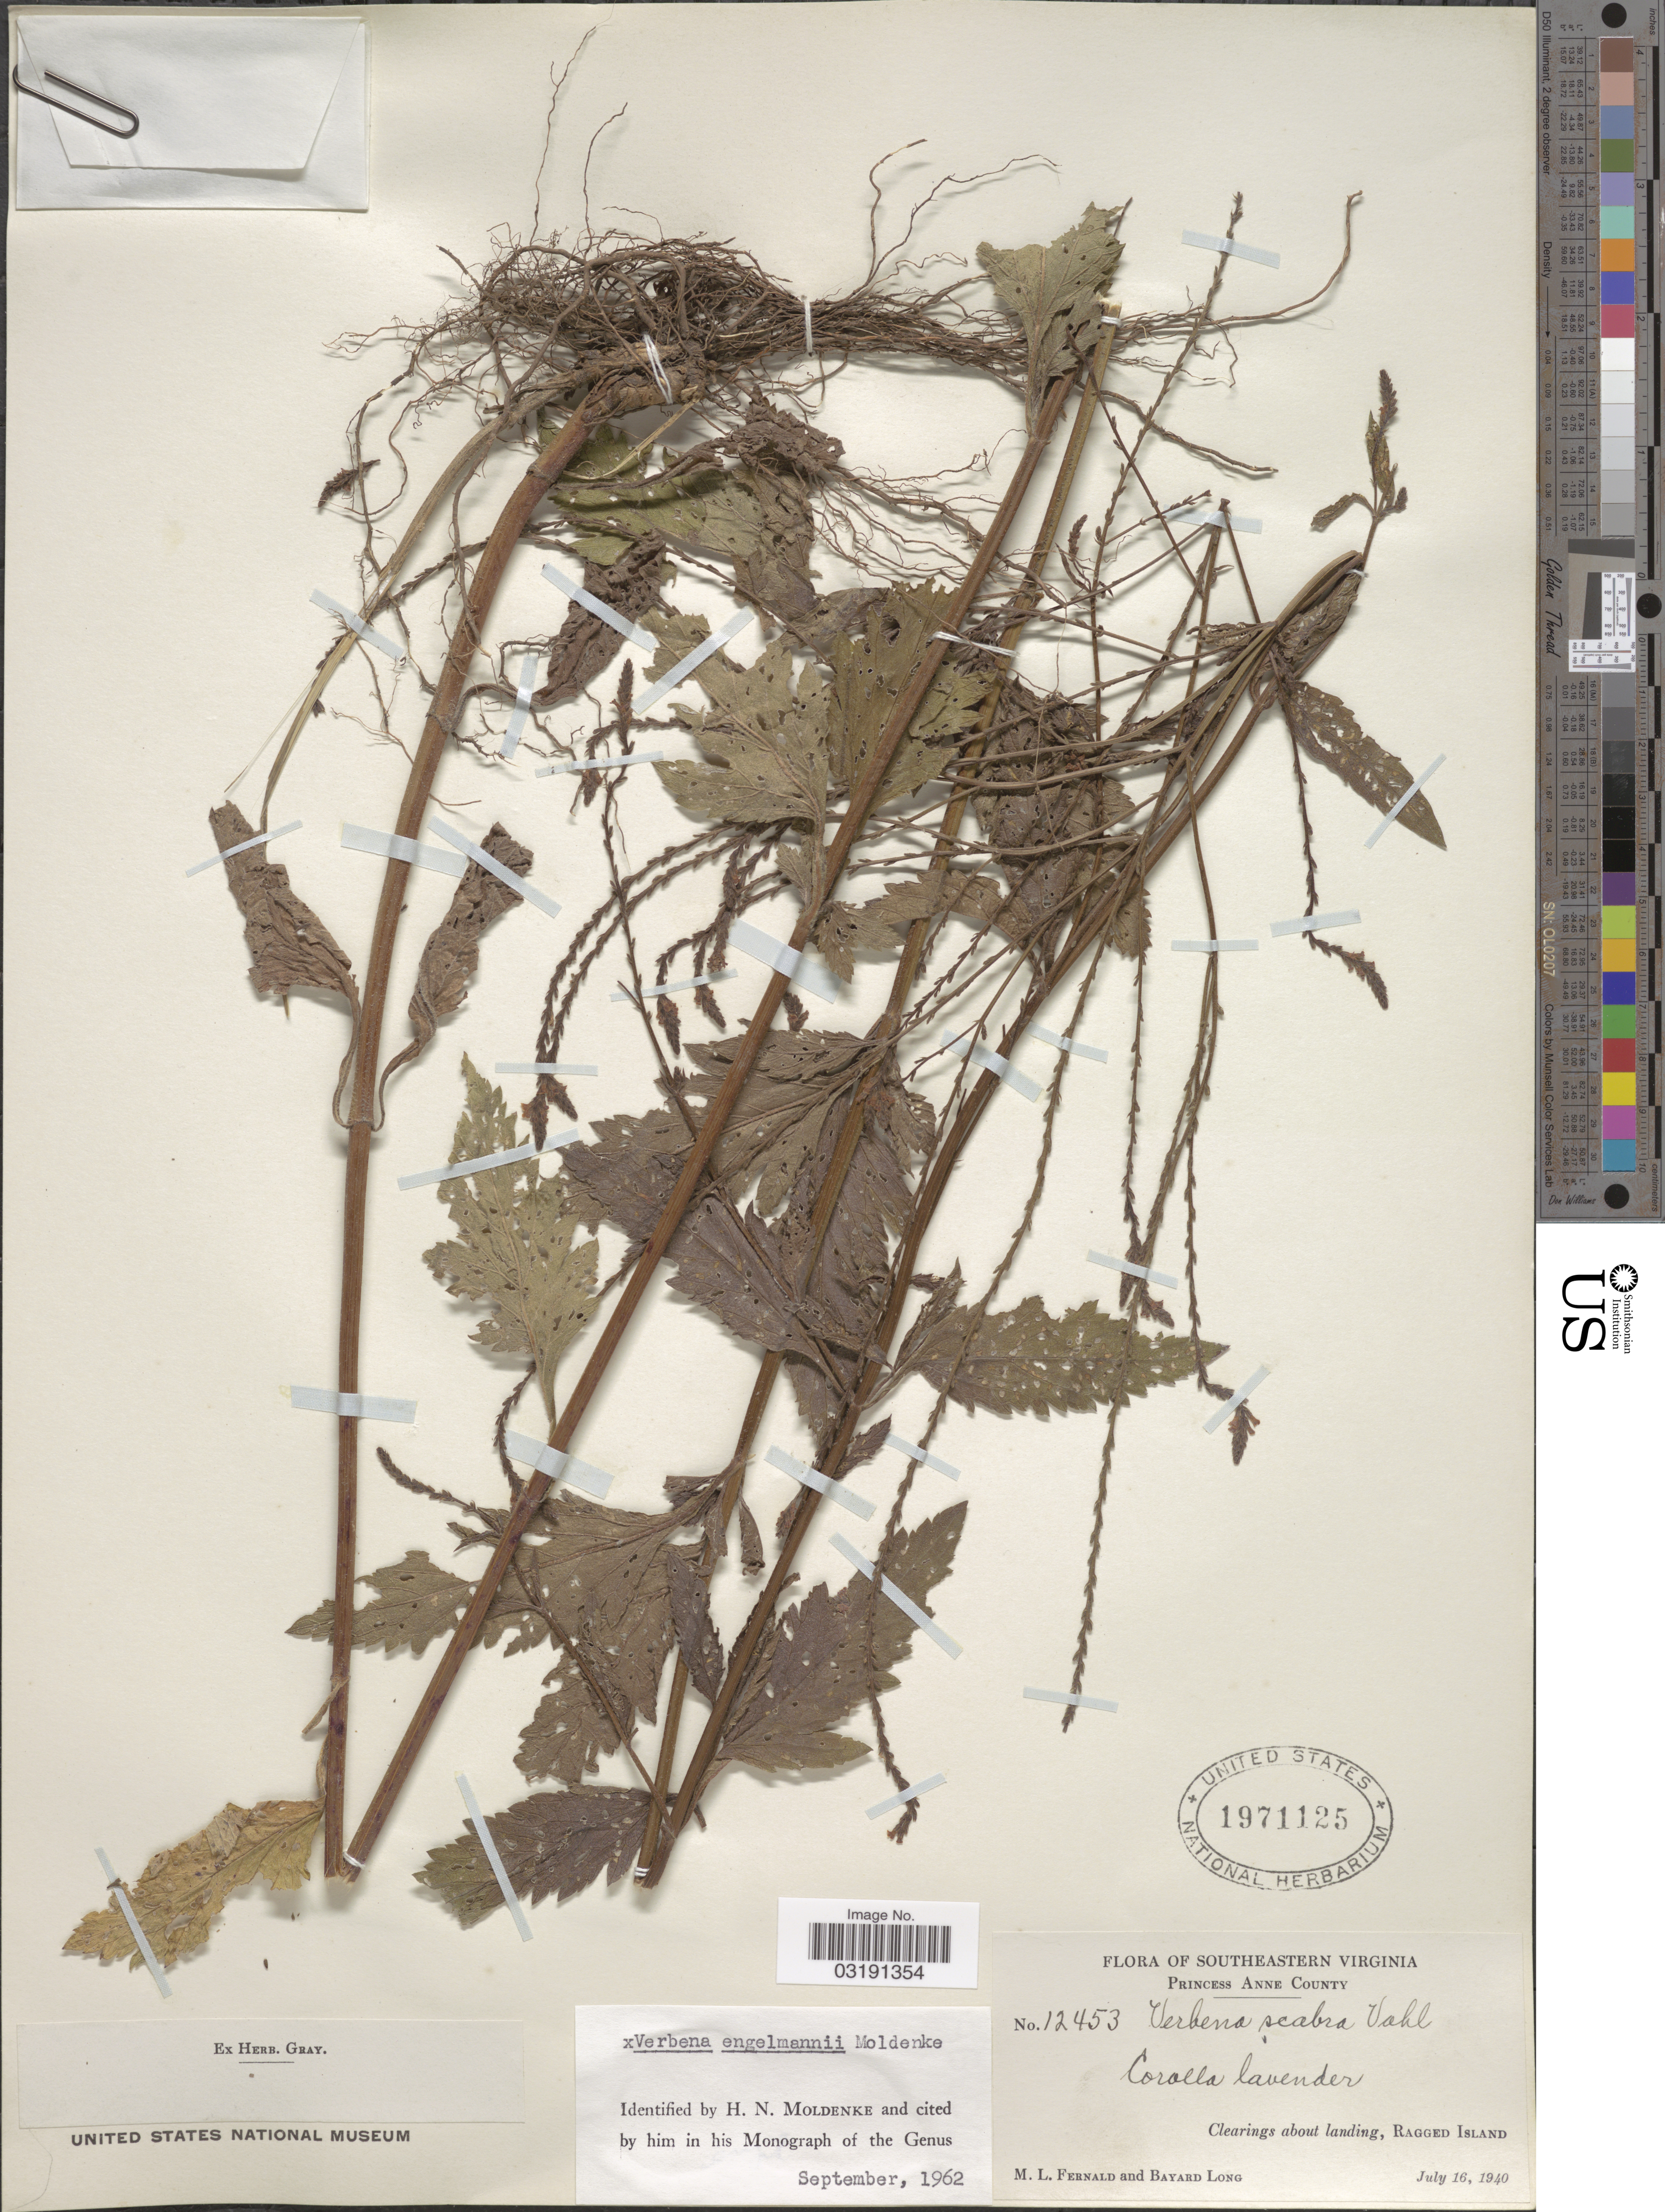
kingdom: Plantae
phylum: Tracheophyta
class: Magnoliopsida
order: Lamiales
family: Verbenaceae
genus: Verbena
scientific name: Verbena engelmannii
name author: Moldenke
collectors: M. L. Fernald & B. Long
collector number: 12453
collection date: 1940-07-16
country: United States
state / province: Virginia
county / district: City of Virginia Beach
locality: Southeastern Virginia. Princess Anne County. Clearings about landing, Ragged Island.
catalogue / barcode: US 1971125